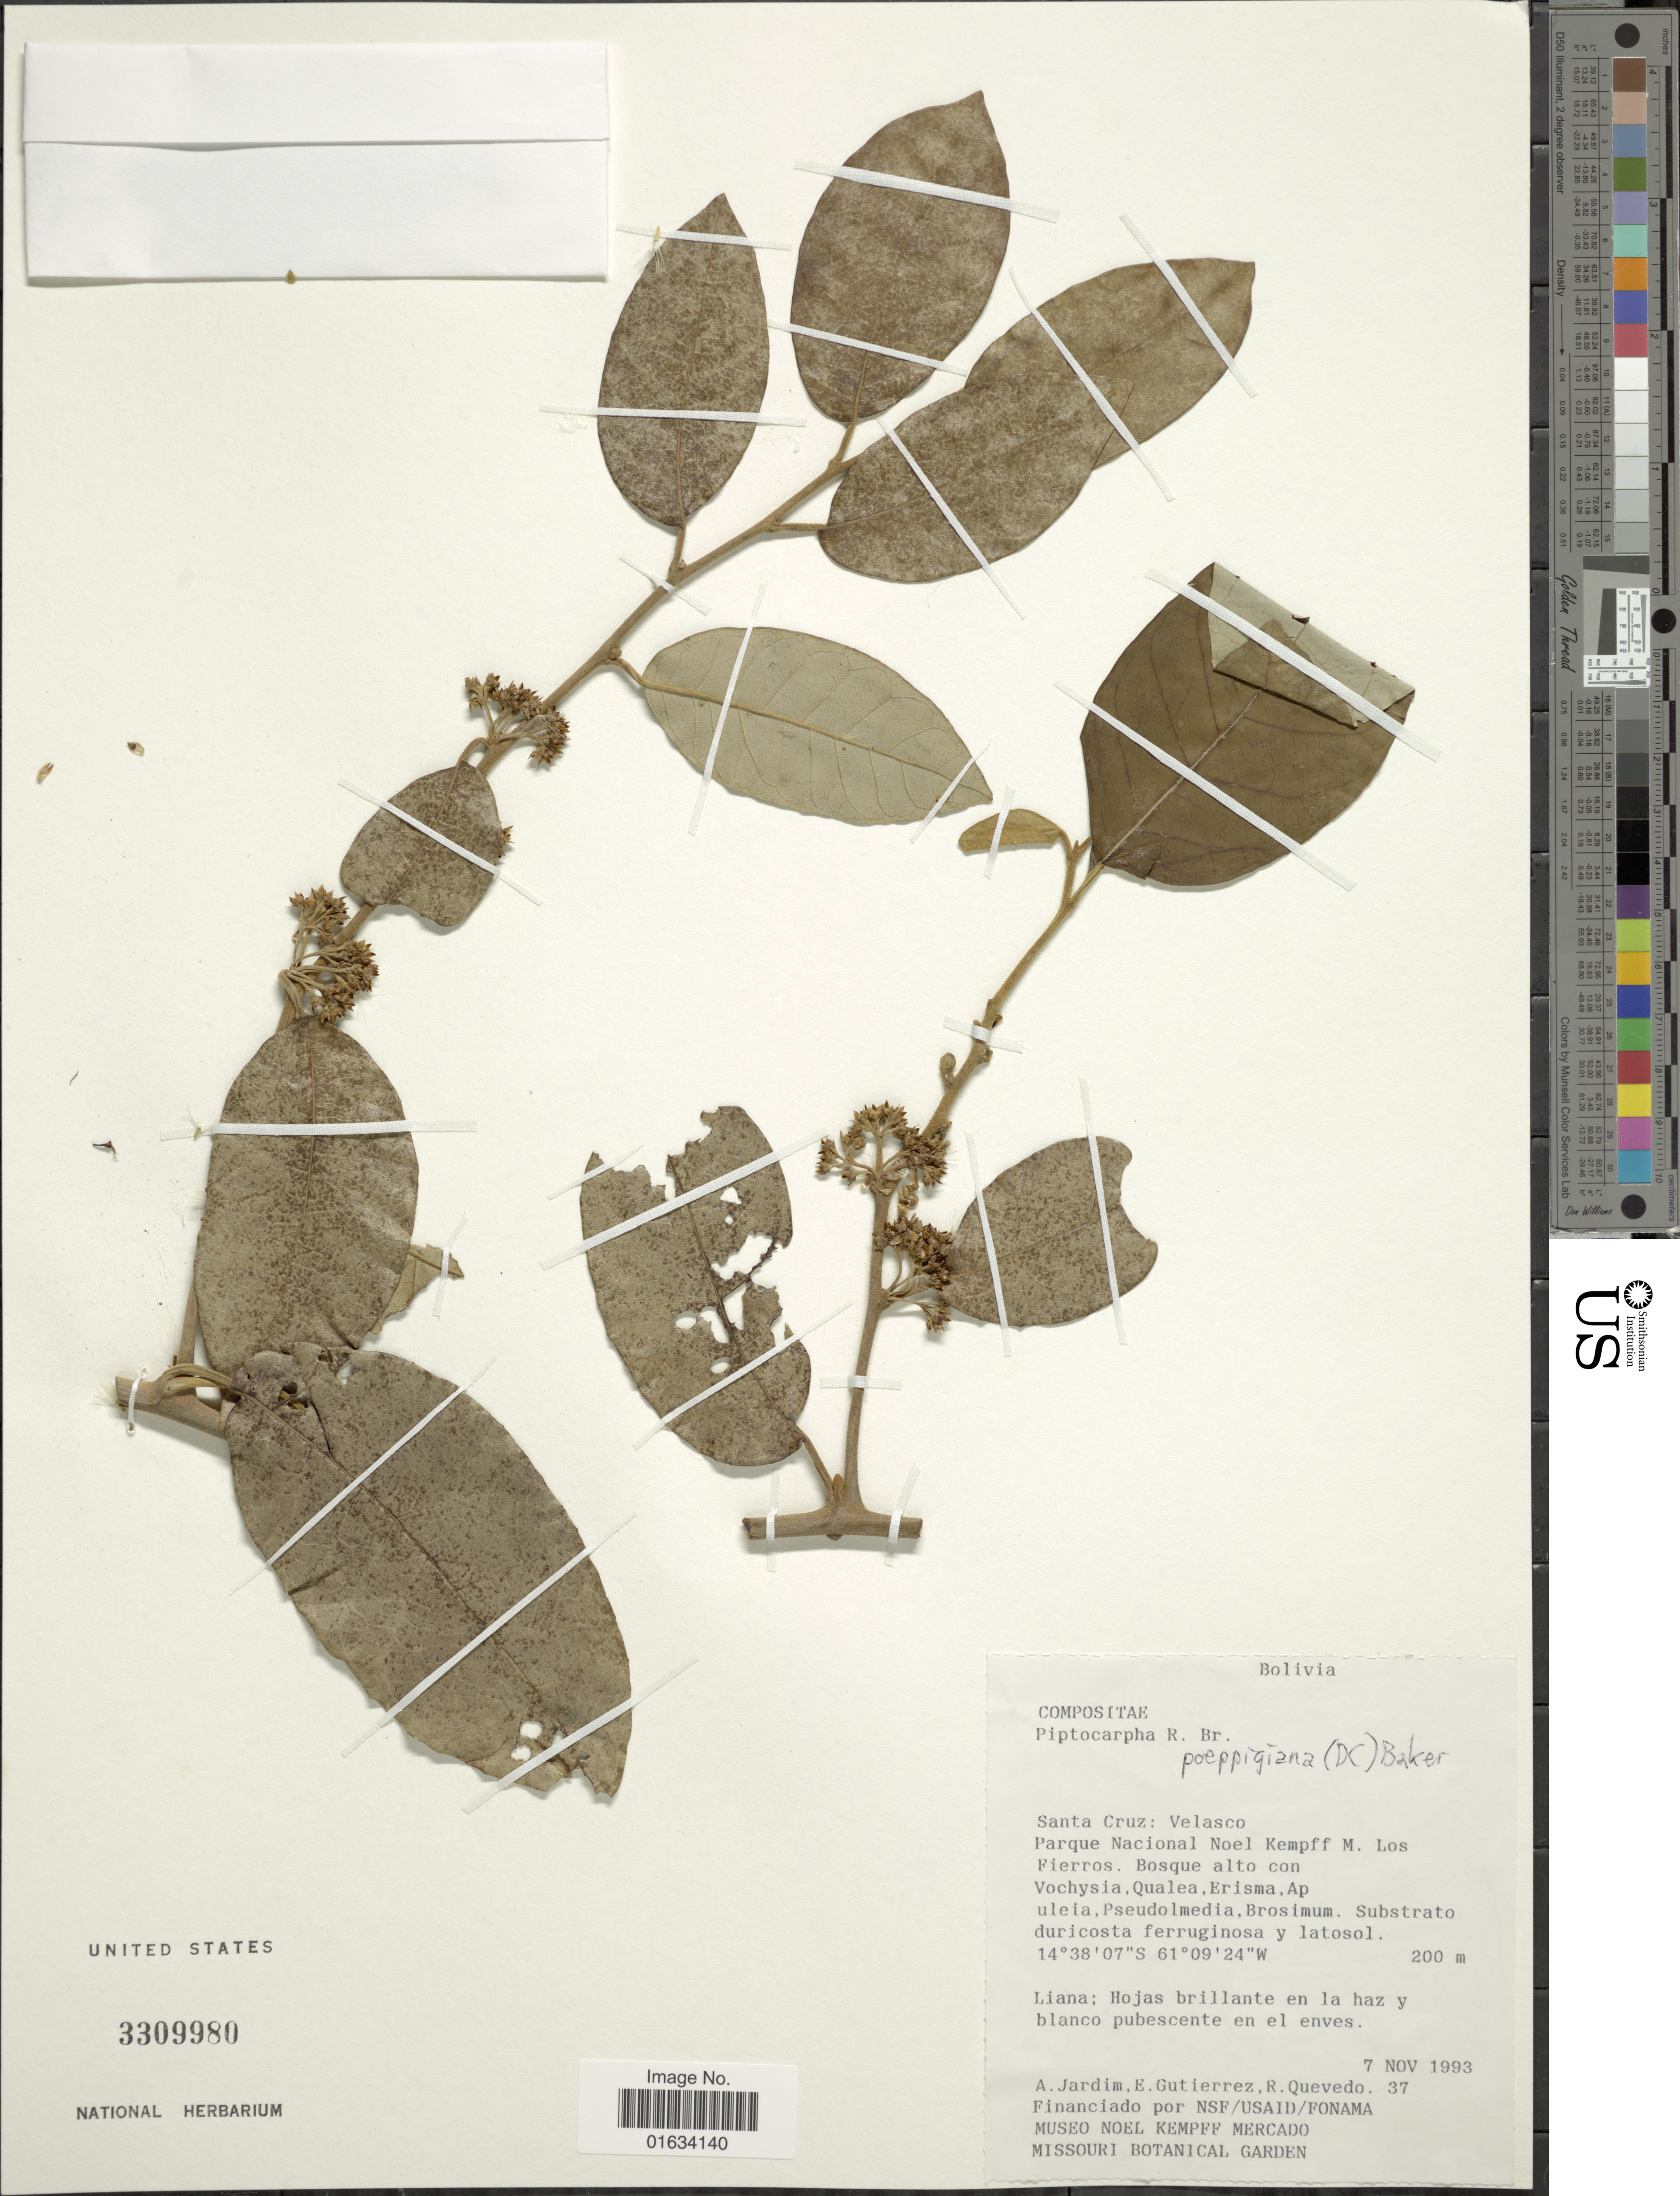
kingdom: Plantae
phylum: Tracheophyta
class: Magnoliopsida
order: Asterales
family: Asteraceae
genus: Piptocarpha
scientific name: Piptocarpha poeppigiana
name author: (DC.) Baker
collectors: A. Jardim, E. Gutiérrez & R. Quevedo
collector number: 37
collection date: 1993-11-07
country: Bolivia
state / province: Santa Cruz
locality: Bolivia. Santa Cruz: Velasco. Parque Nacional Noel Kempff M. Los Fierros.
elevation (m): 200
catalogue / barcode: US 3309980